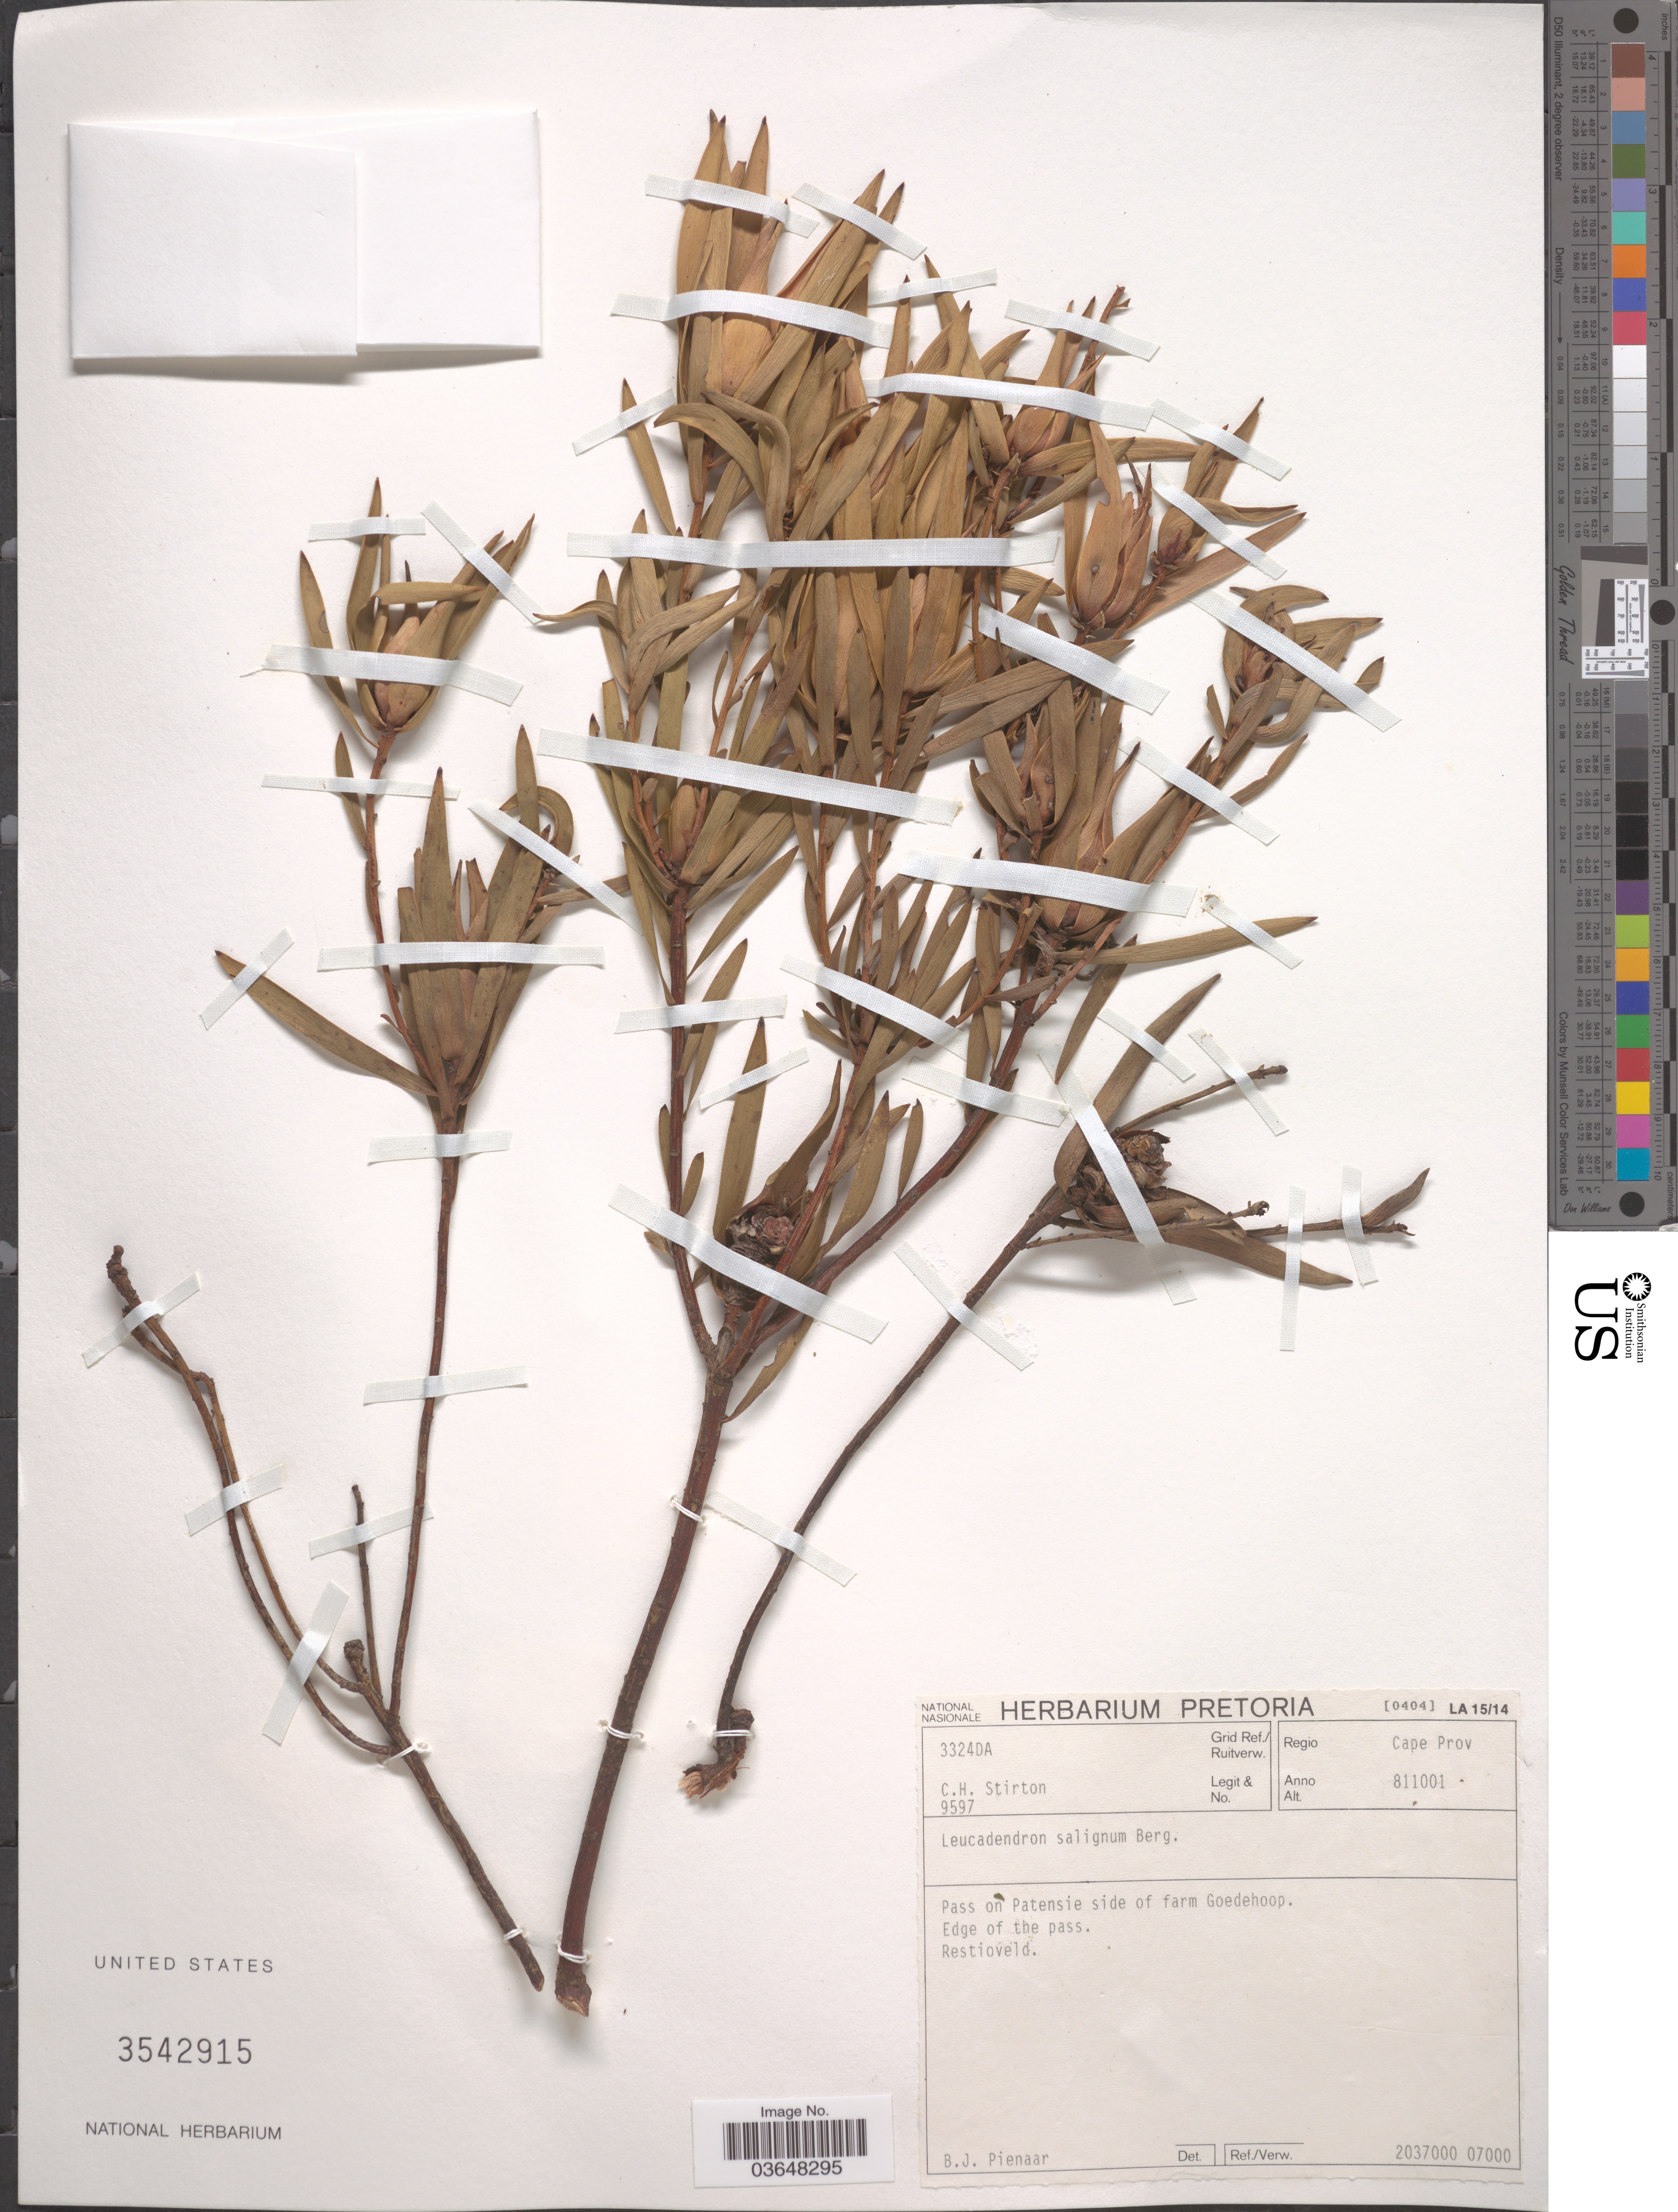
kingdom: Plantae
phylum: Tracheophyta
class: Magnoliopsida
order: Proteales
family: Proteaceae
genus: Leucadendron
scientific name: Leucadendron salignum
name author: P.J. Bergius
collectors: C. H. Stirton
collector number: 9597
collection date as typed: Transcribed d/m/y: 1/10/81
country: South Africa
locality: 3324DA Grid Ref./Ruitverw. Regio Cape Prov. Pass on Patensie side of farm Goedehoop. Edge of the pass. Restioveld.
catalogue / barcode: US 3542915